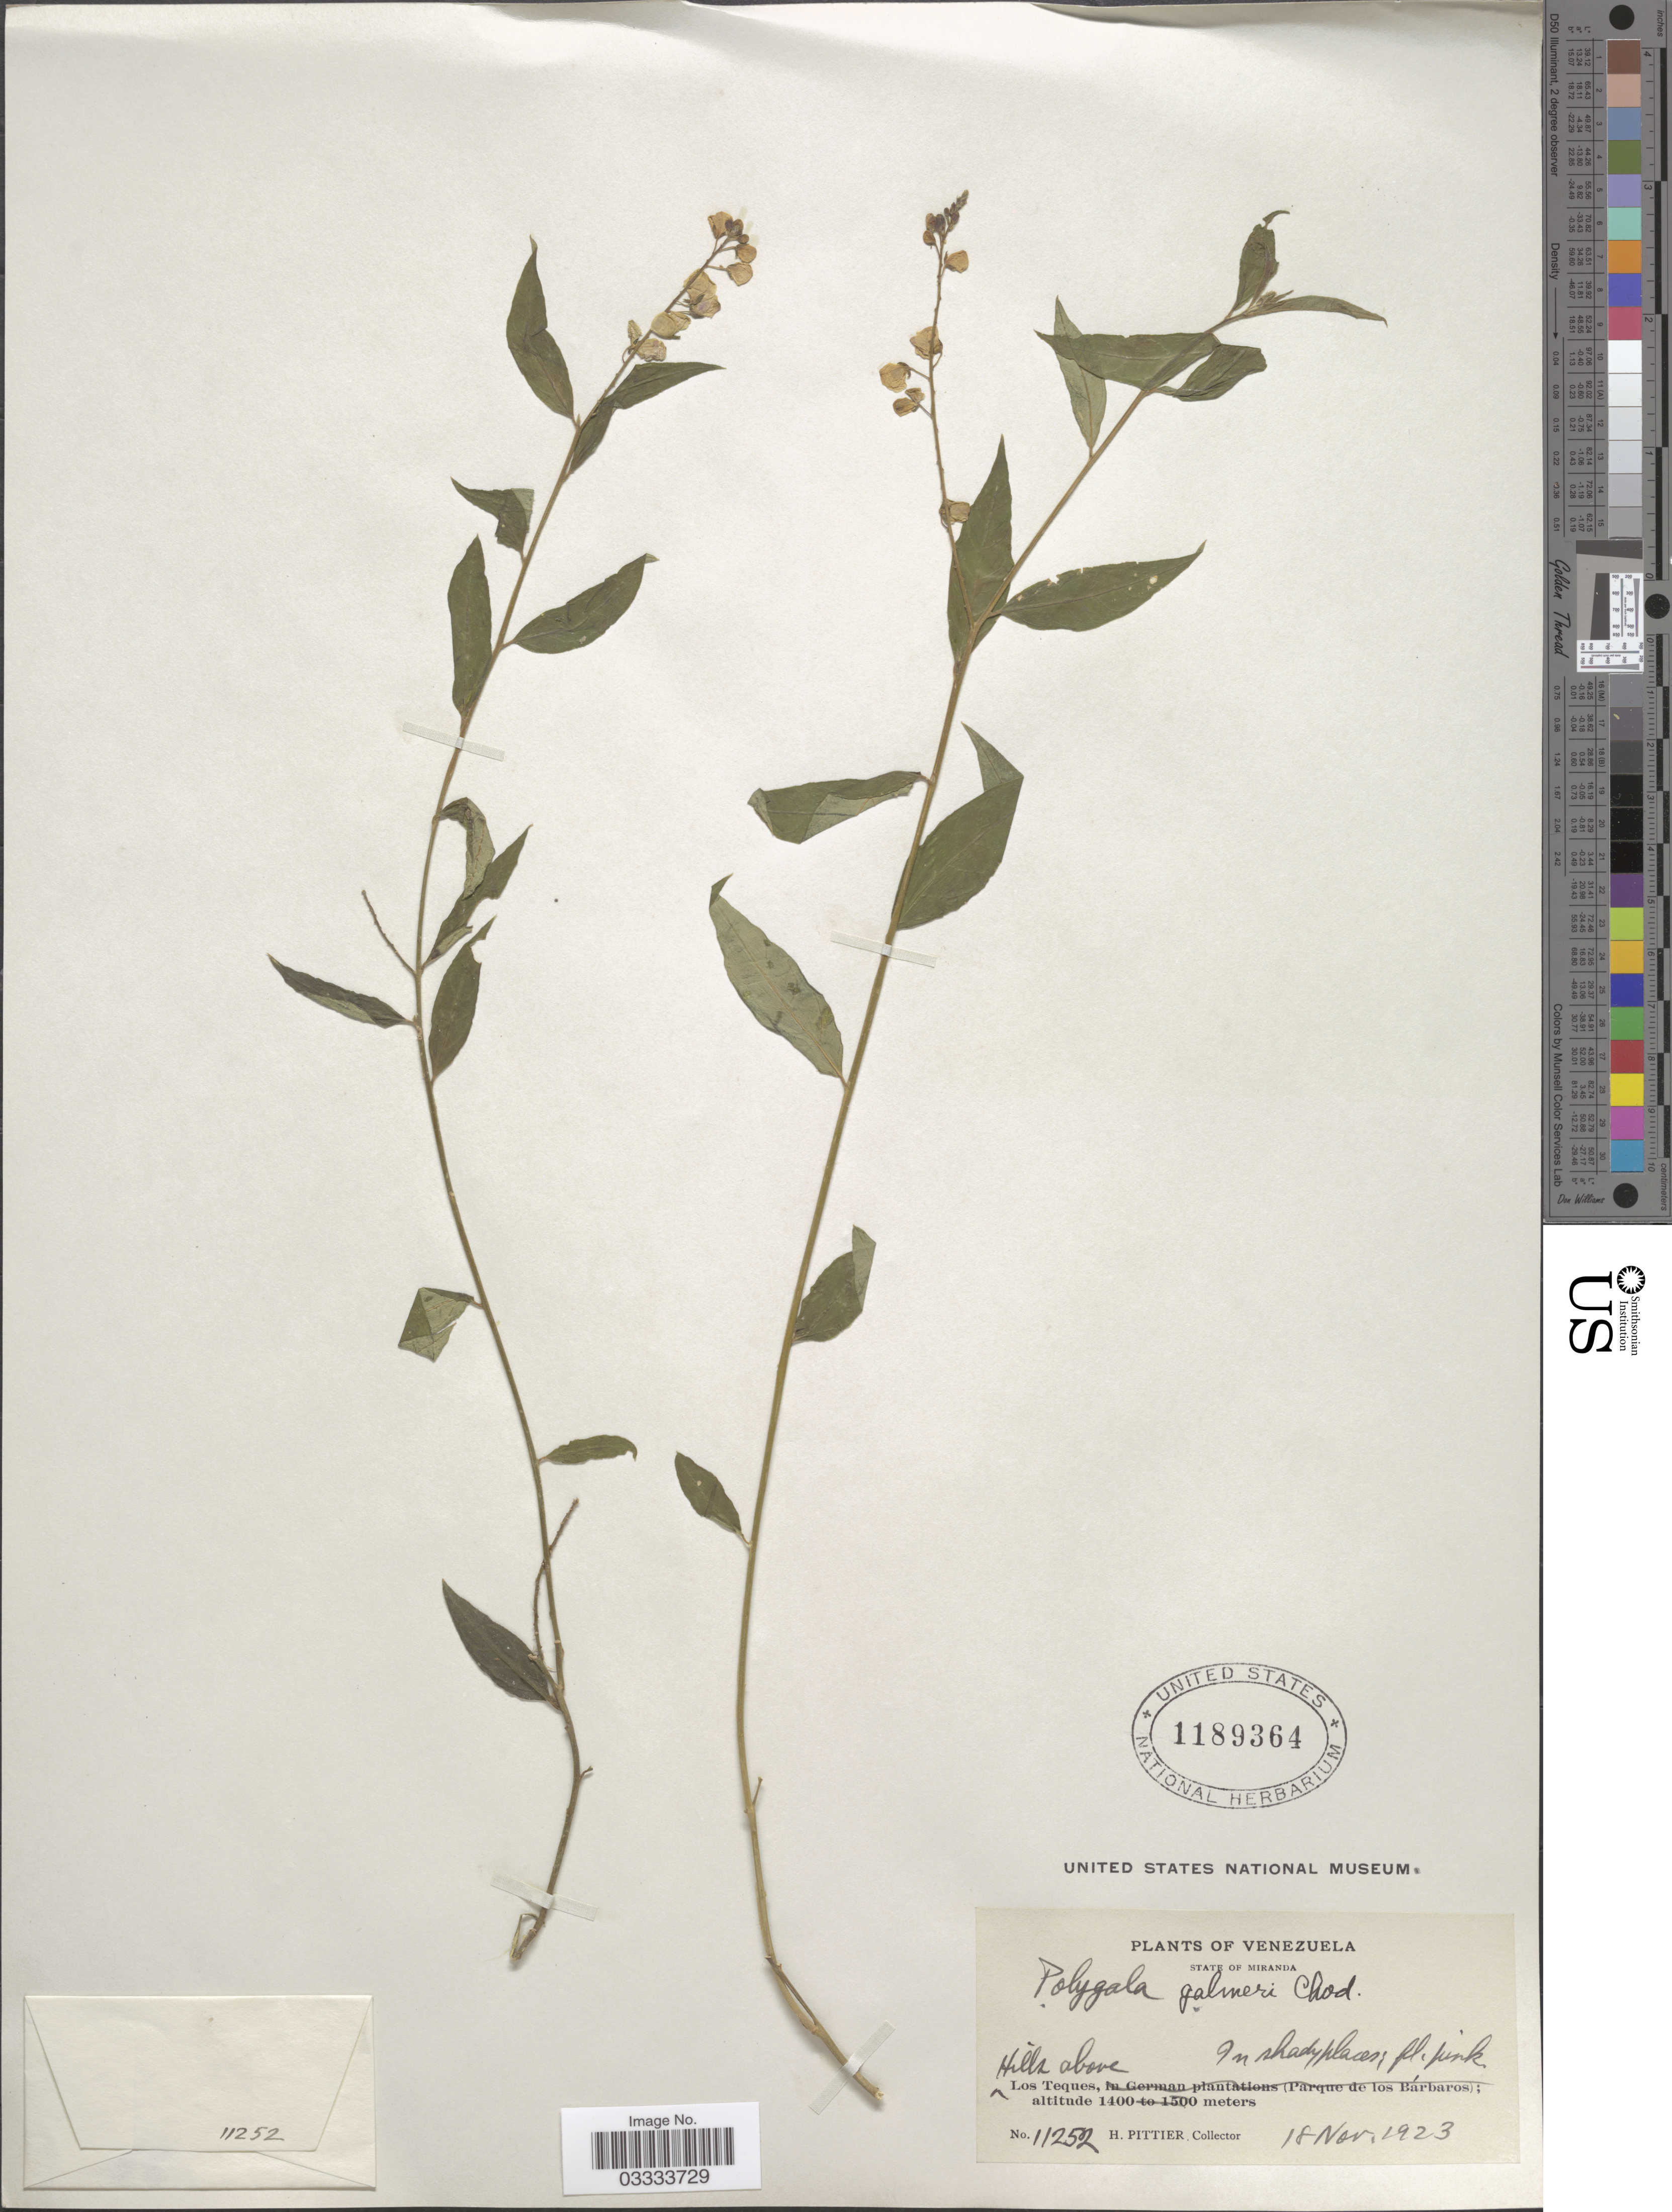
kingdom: Plantae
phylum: Tracheophyta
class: Magnoliopsida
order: Fabales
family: Polygalaceae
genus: Asemeia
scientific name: Asemeia galmeri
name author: (Chodat) J.F.B. Pastore & J.R. Abbott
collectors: H. F. Pittier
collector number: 11252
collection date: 1923-11-18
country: Venezuela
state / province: Miranda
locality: Hills above Los Teques.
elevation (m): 1400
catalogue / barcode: US 1189364